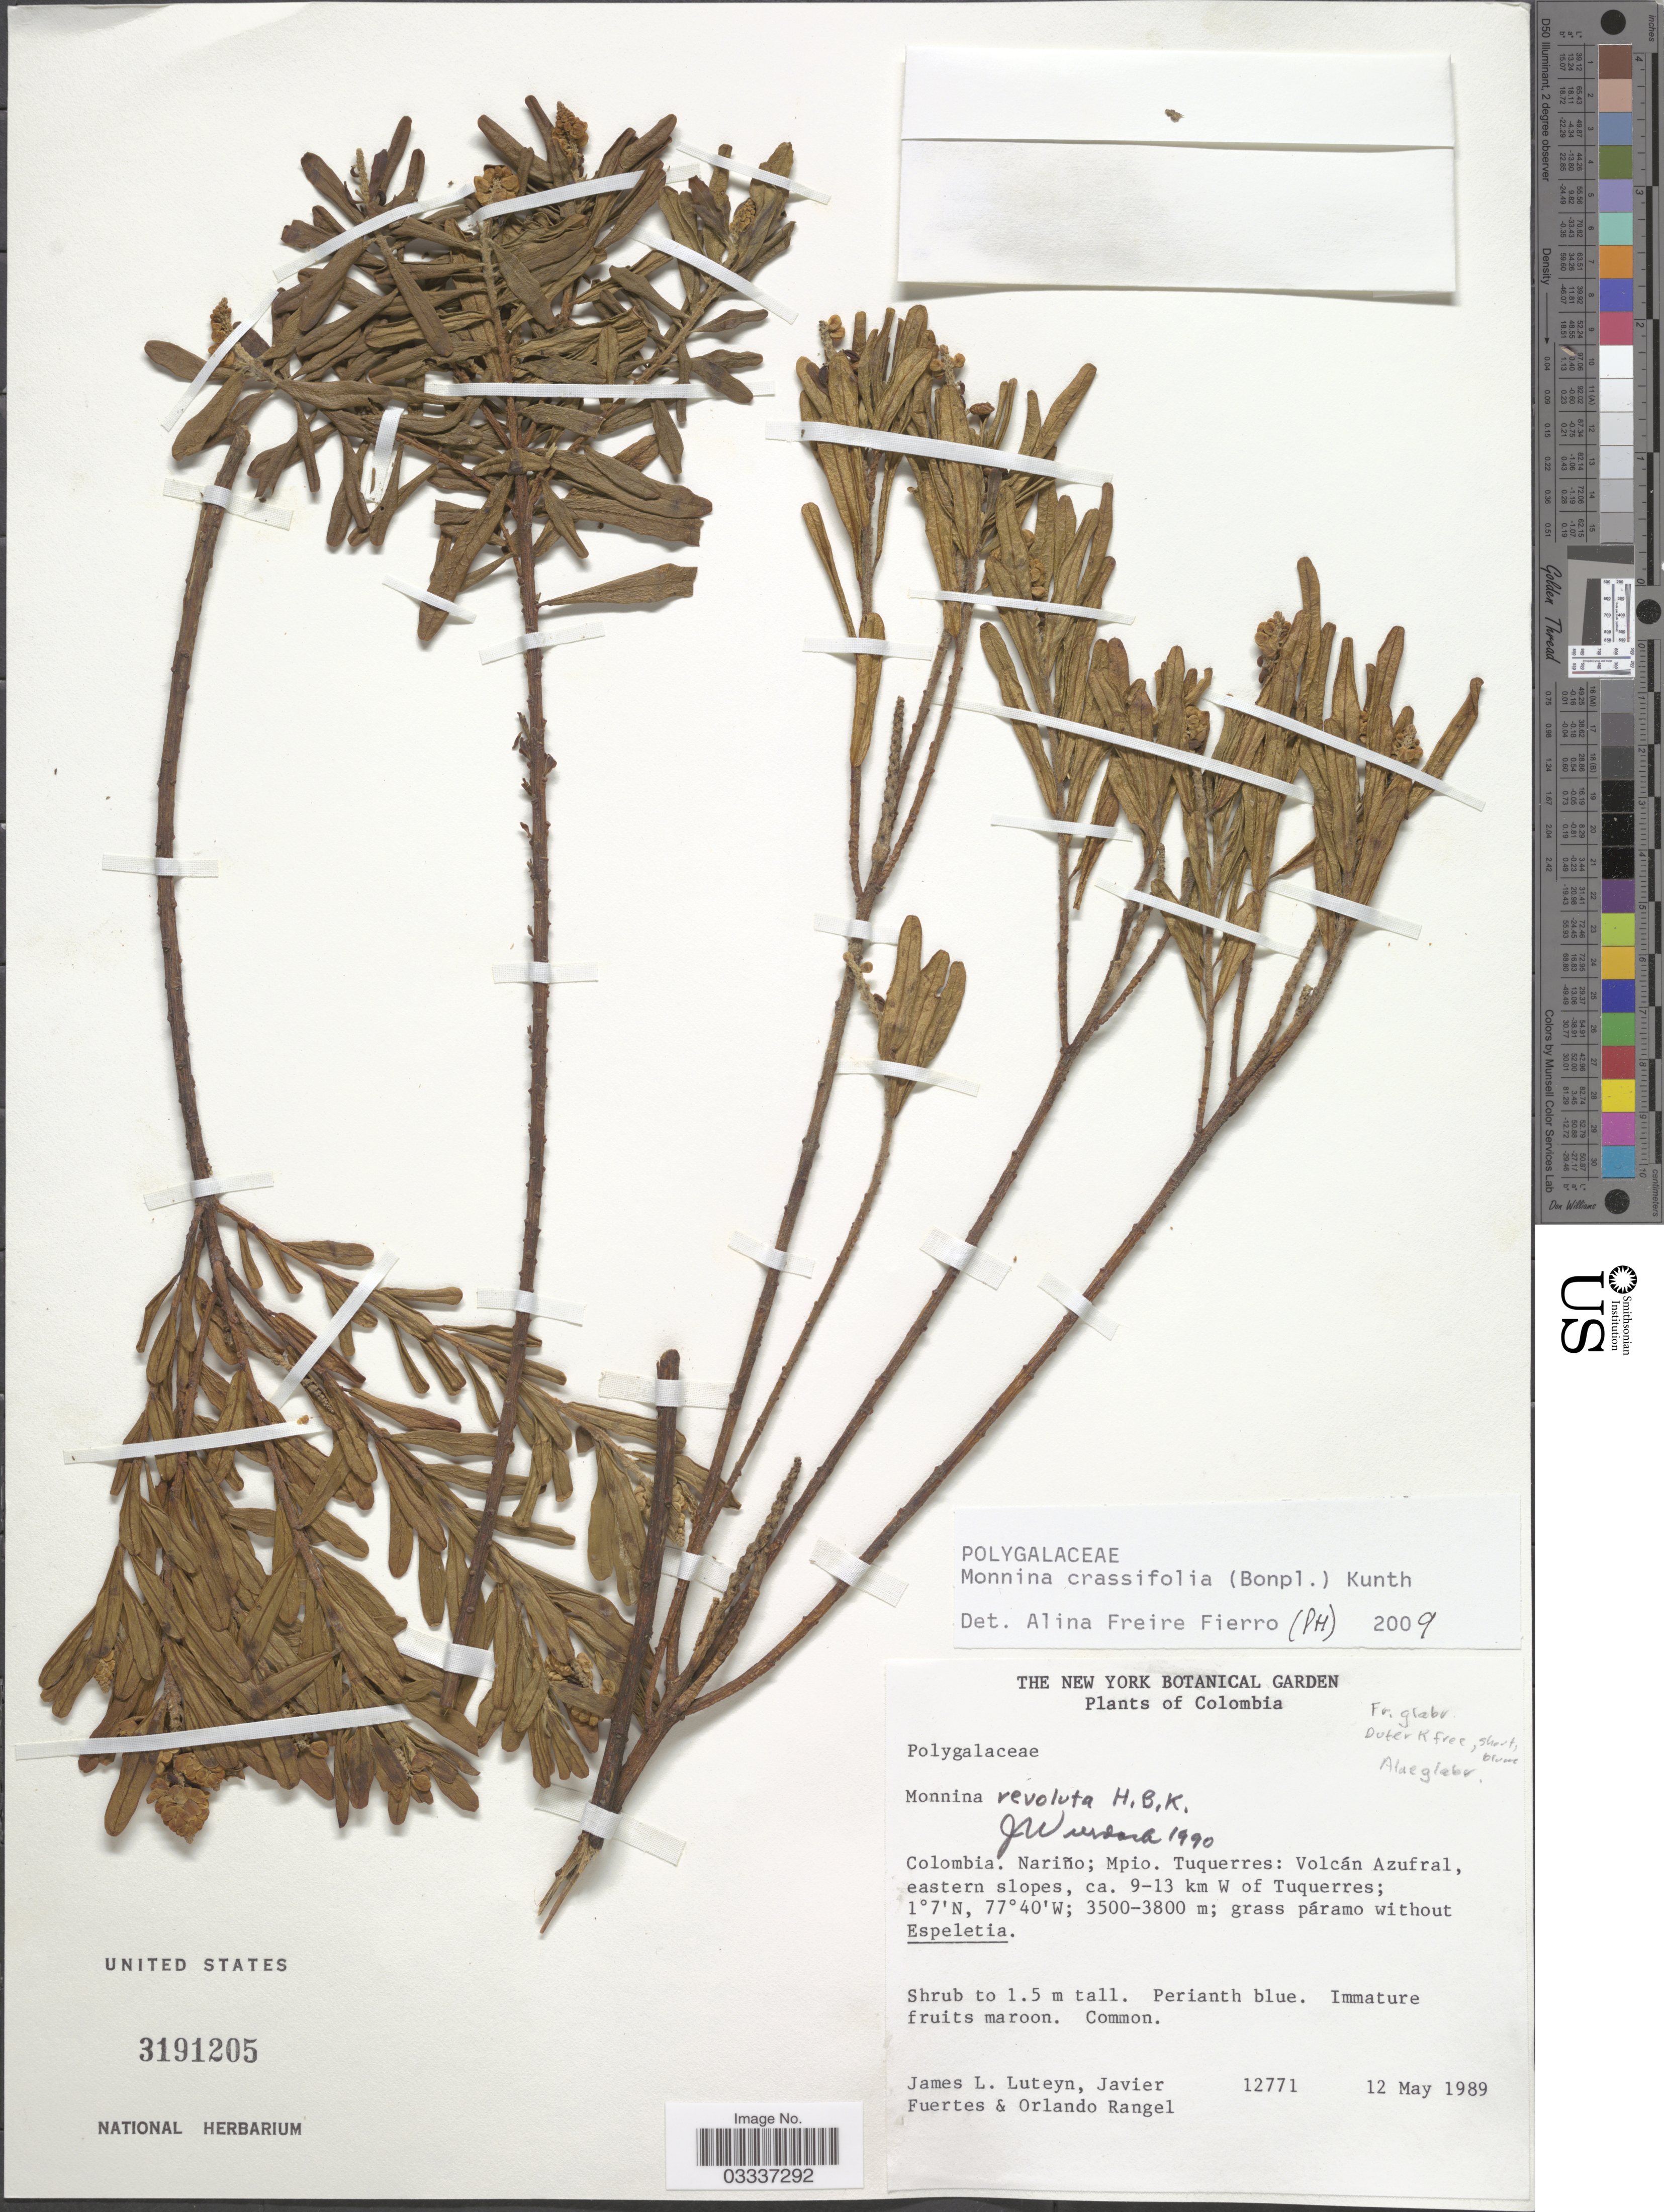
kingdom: Plantae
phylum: Tracheophyta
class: Magnoliopsida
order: Fabales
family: Polygalaceae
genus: Monnina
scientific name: Monnina crassifolia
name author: (Bonpl.) Kunth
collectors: J. Luteyn, J. Fuertes & O. Rangel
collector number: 12771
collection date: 1989-05-12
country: Colombia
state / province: Nariño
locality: Mpio. Tuquerres: Volcán Azufral, eastern slopes, ca. 9-13 km W of Tuquerres.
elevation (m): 3500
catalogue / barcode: US 3191205